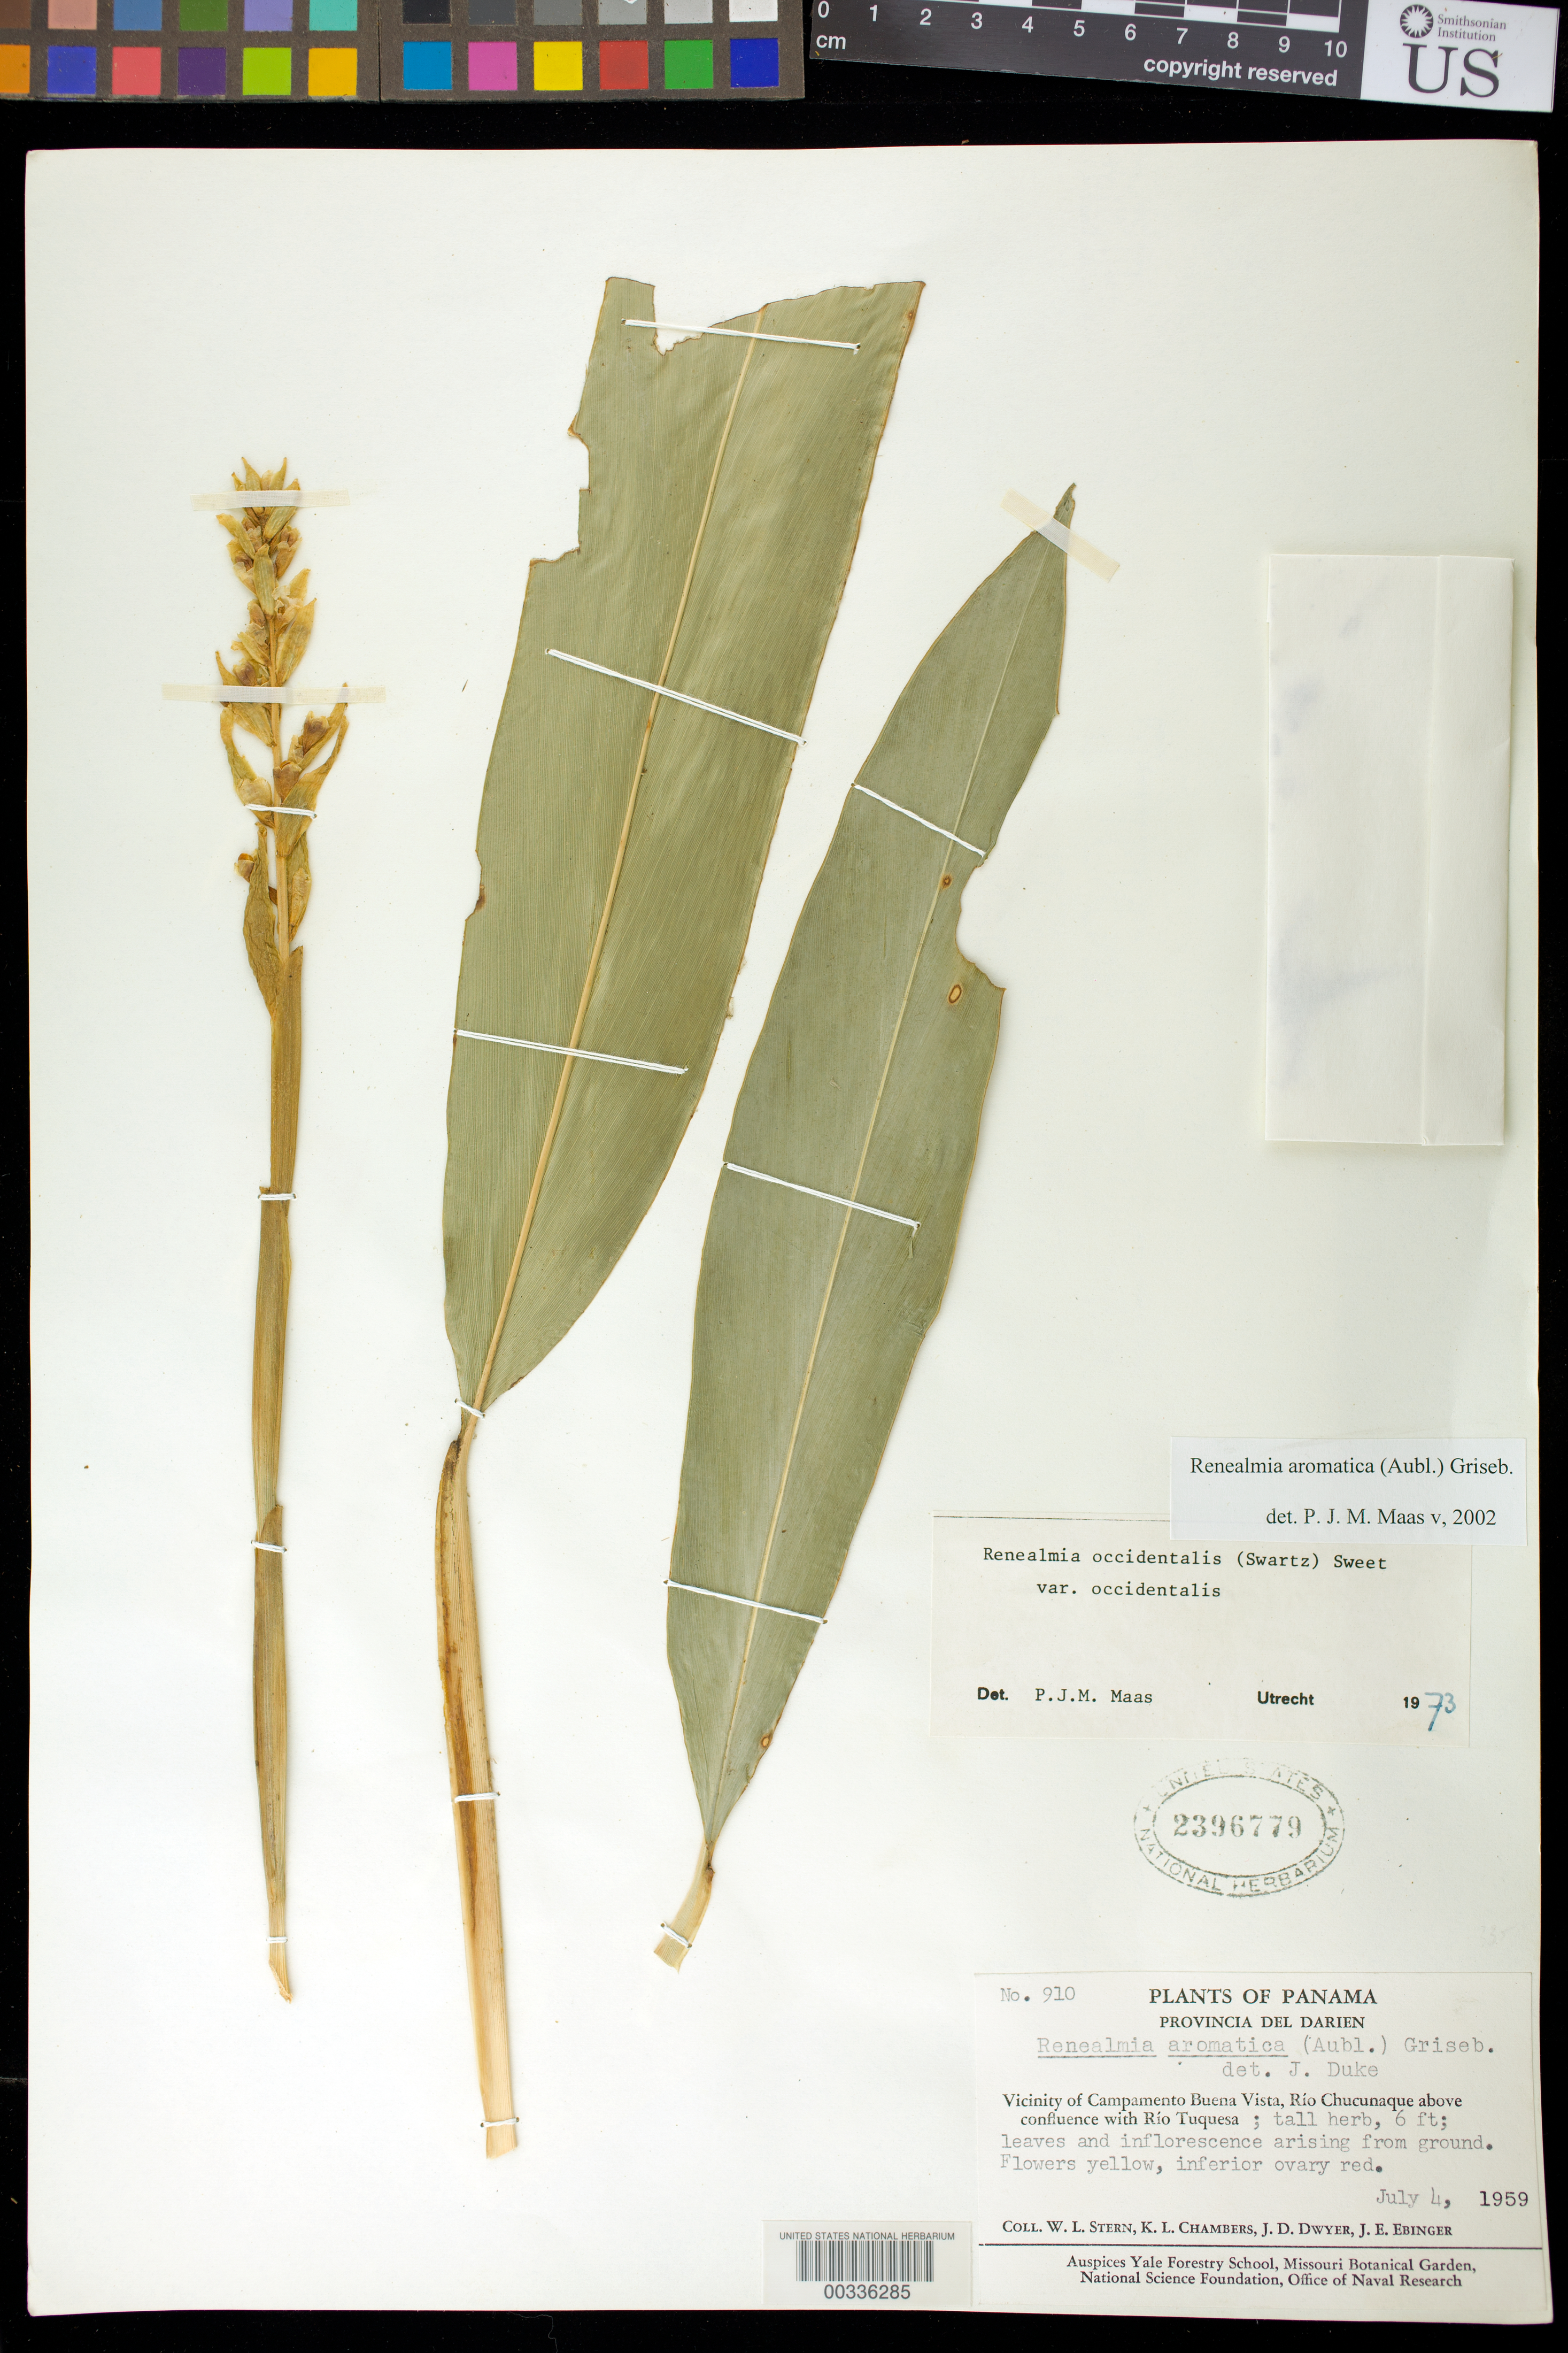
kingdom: Plantae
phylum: Tracheophyta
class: Liliopsida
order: Zingiberales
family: Zingiberaceae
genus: Renealmia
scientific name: Renealmia aromatica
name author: (Aubl.) Griseb.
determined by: Maas, Paul J. M.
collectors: W. L. Stern, K. L. Chambers, J. D. Dwyer & J. Ebinger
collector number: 910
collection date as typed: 04 Jul 1959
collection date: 1959-07-04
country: Panama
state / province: Darién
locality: Vicinity of Campamento Buena Vista, Rio Chucunaque above confluence with Rio Tuquesa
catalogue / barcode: US 2396779